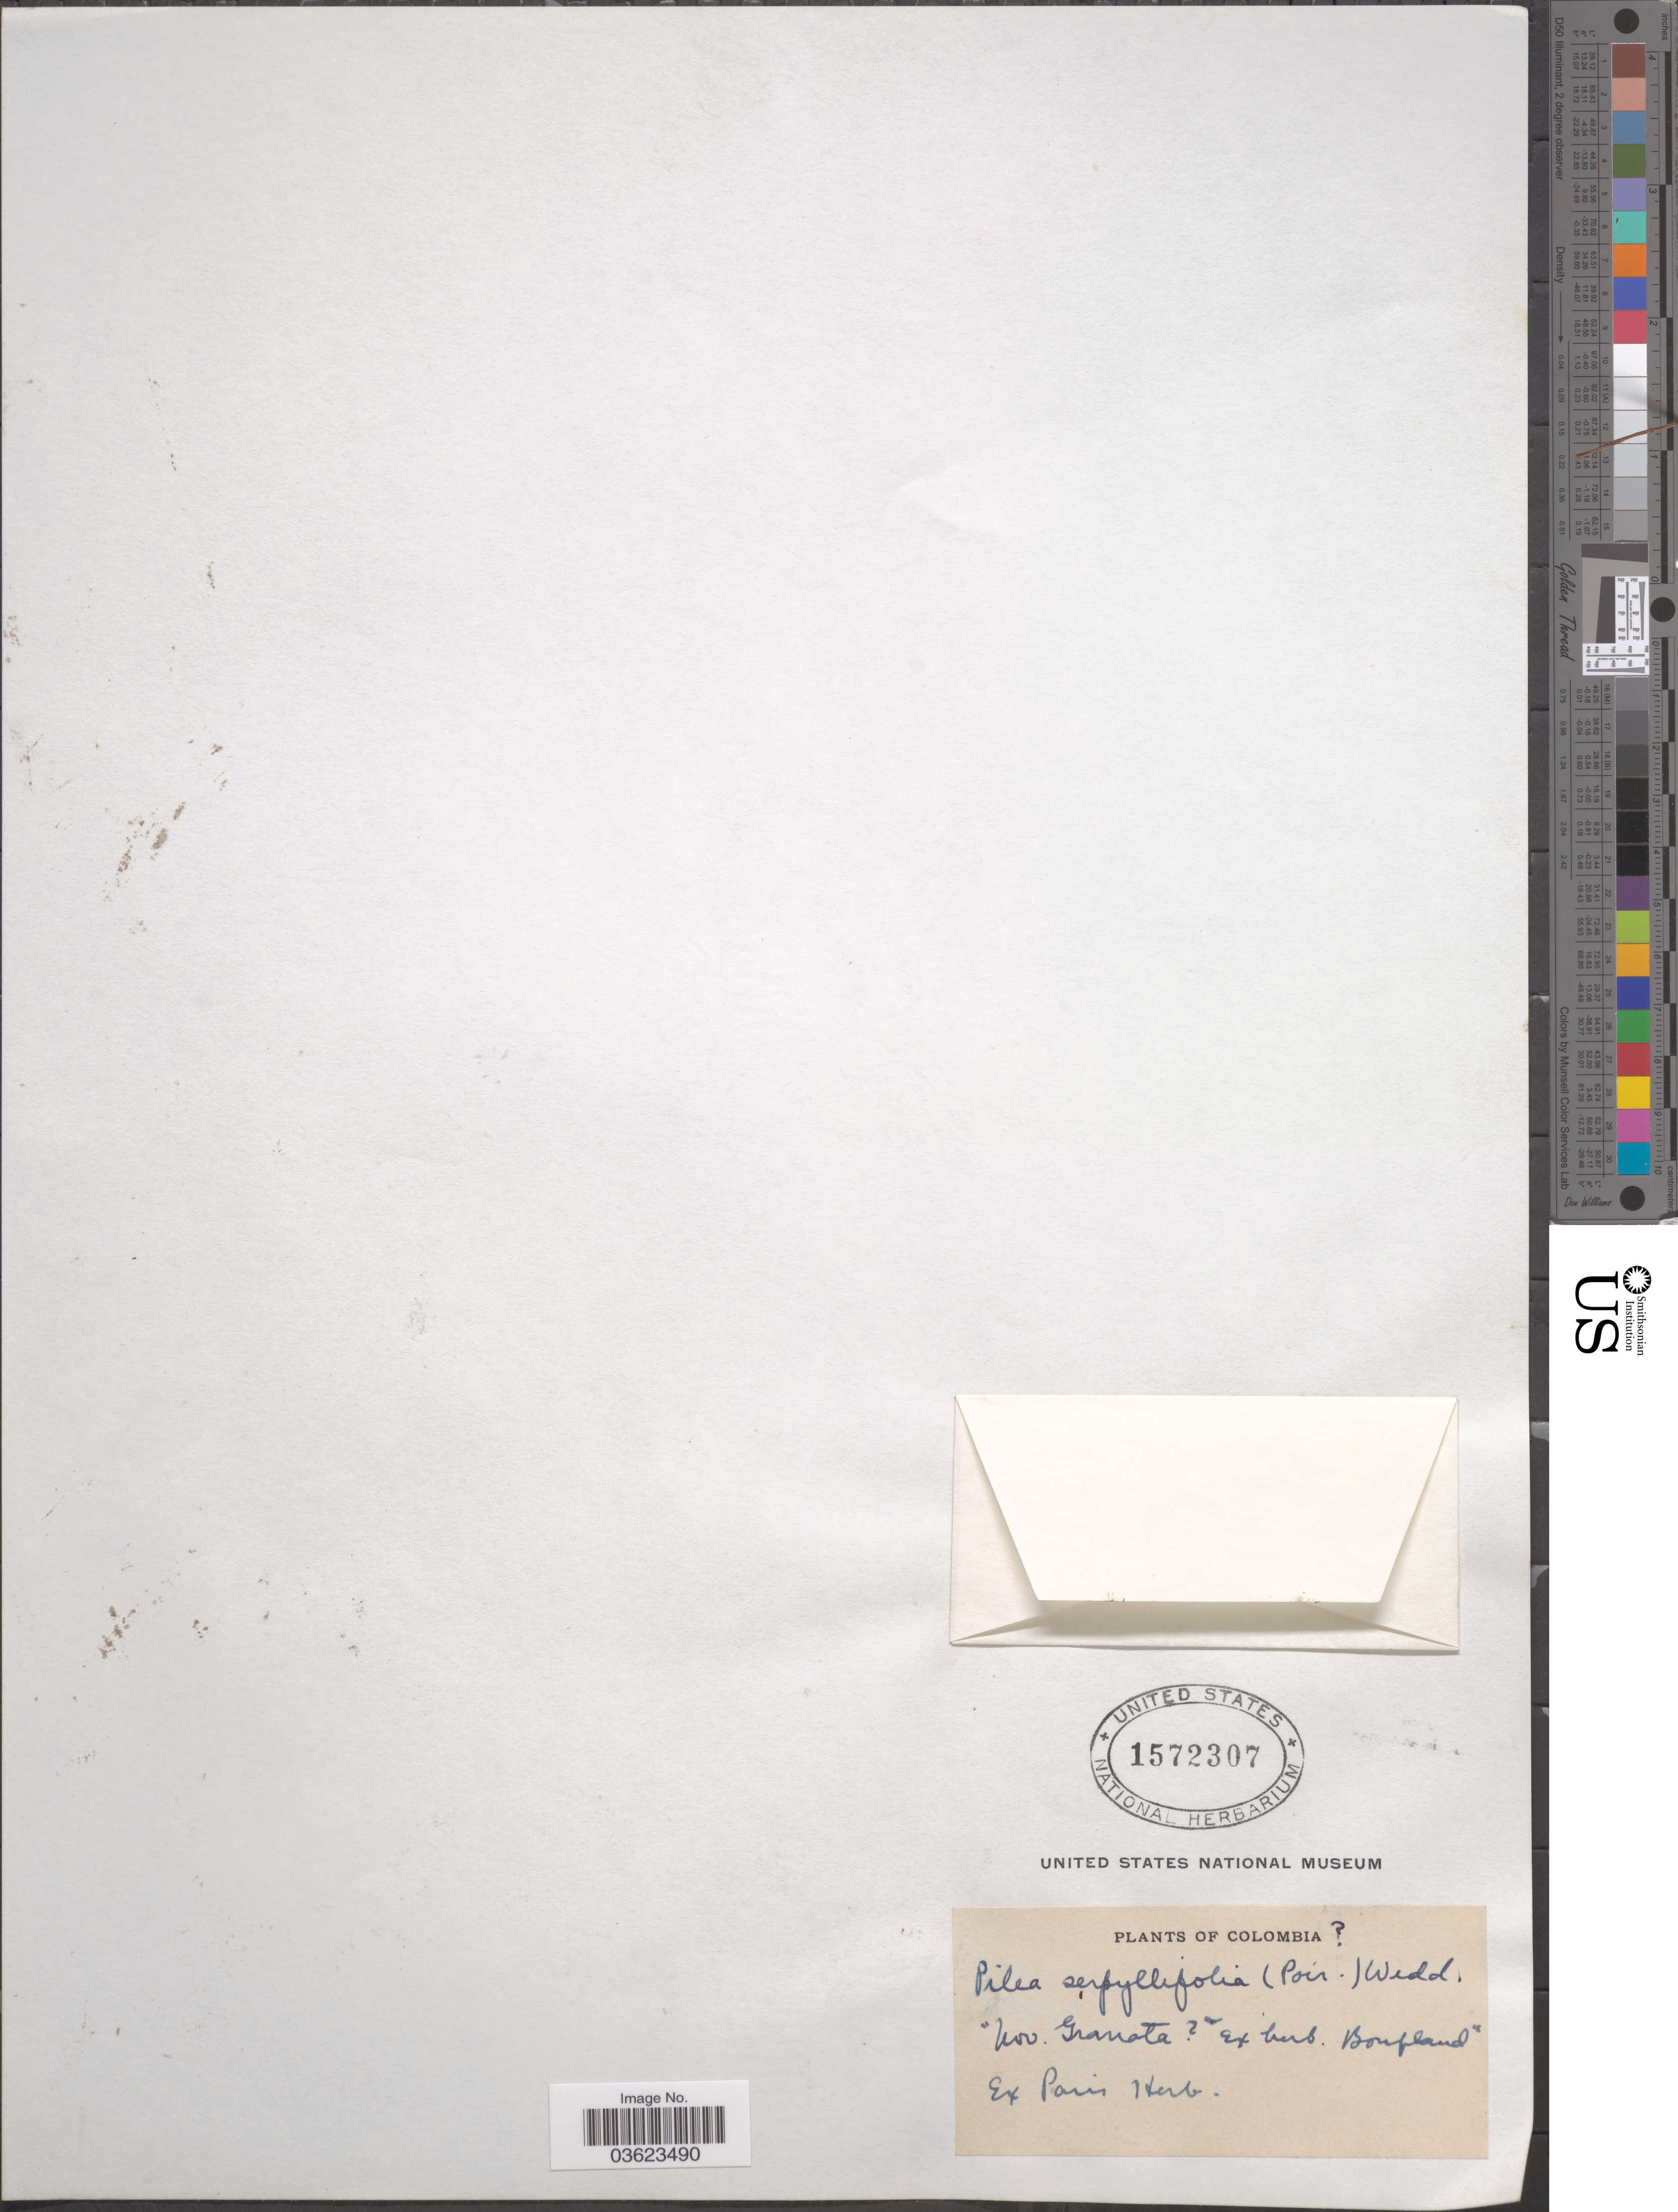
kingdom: Plantae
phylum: Tracheophyta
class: Magnoliopsida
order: Rosales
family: Urticaceae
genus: Pilea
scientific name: Pilea serpyllifolia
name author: (Poir.) Wedd.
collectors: ex herb. Bonpland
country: Colombia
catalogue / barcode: US 1572307